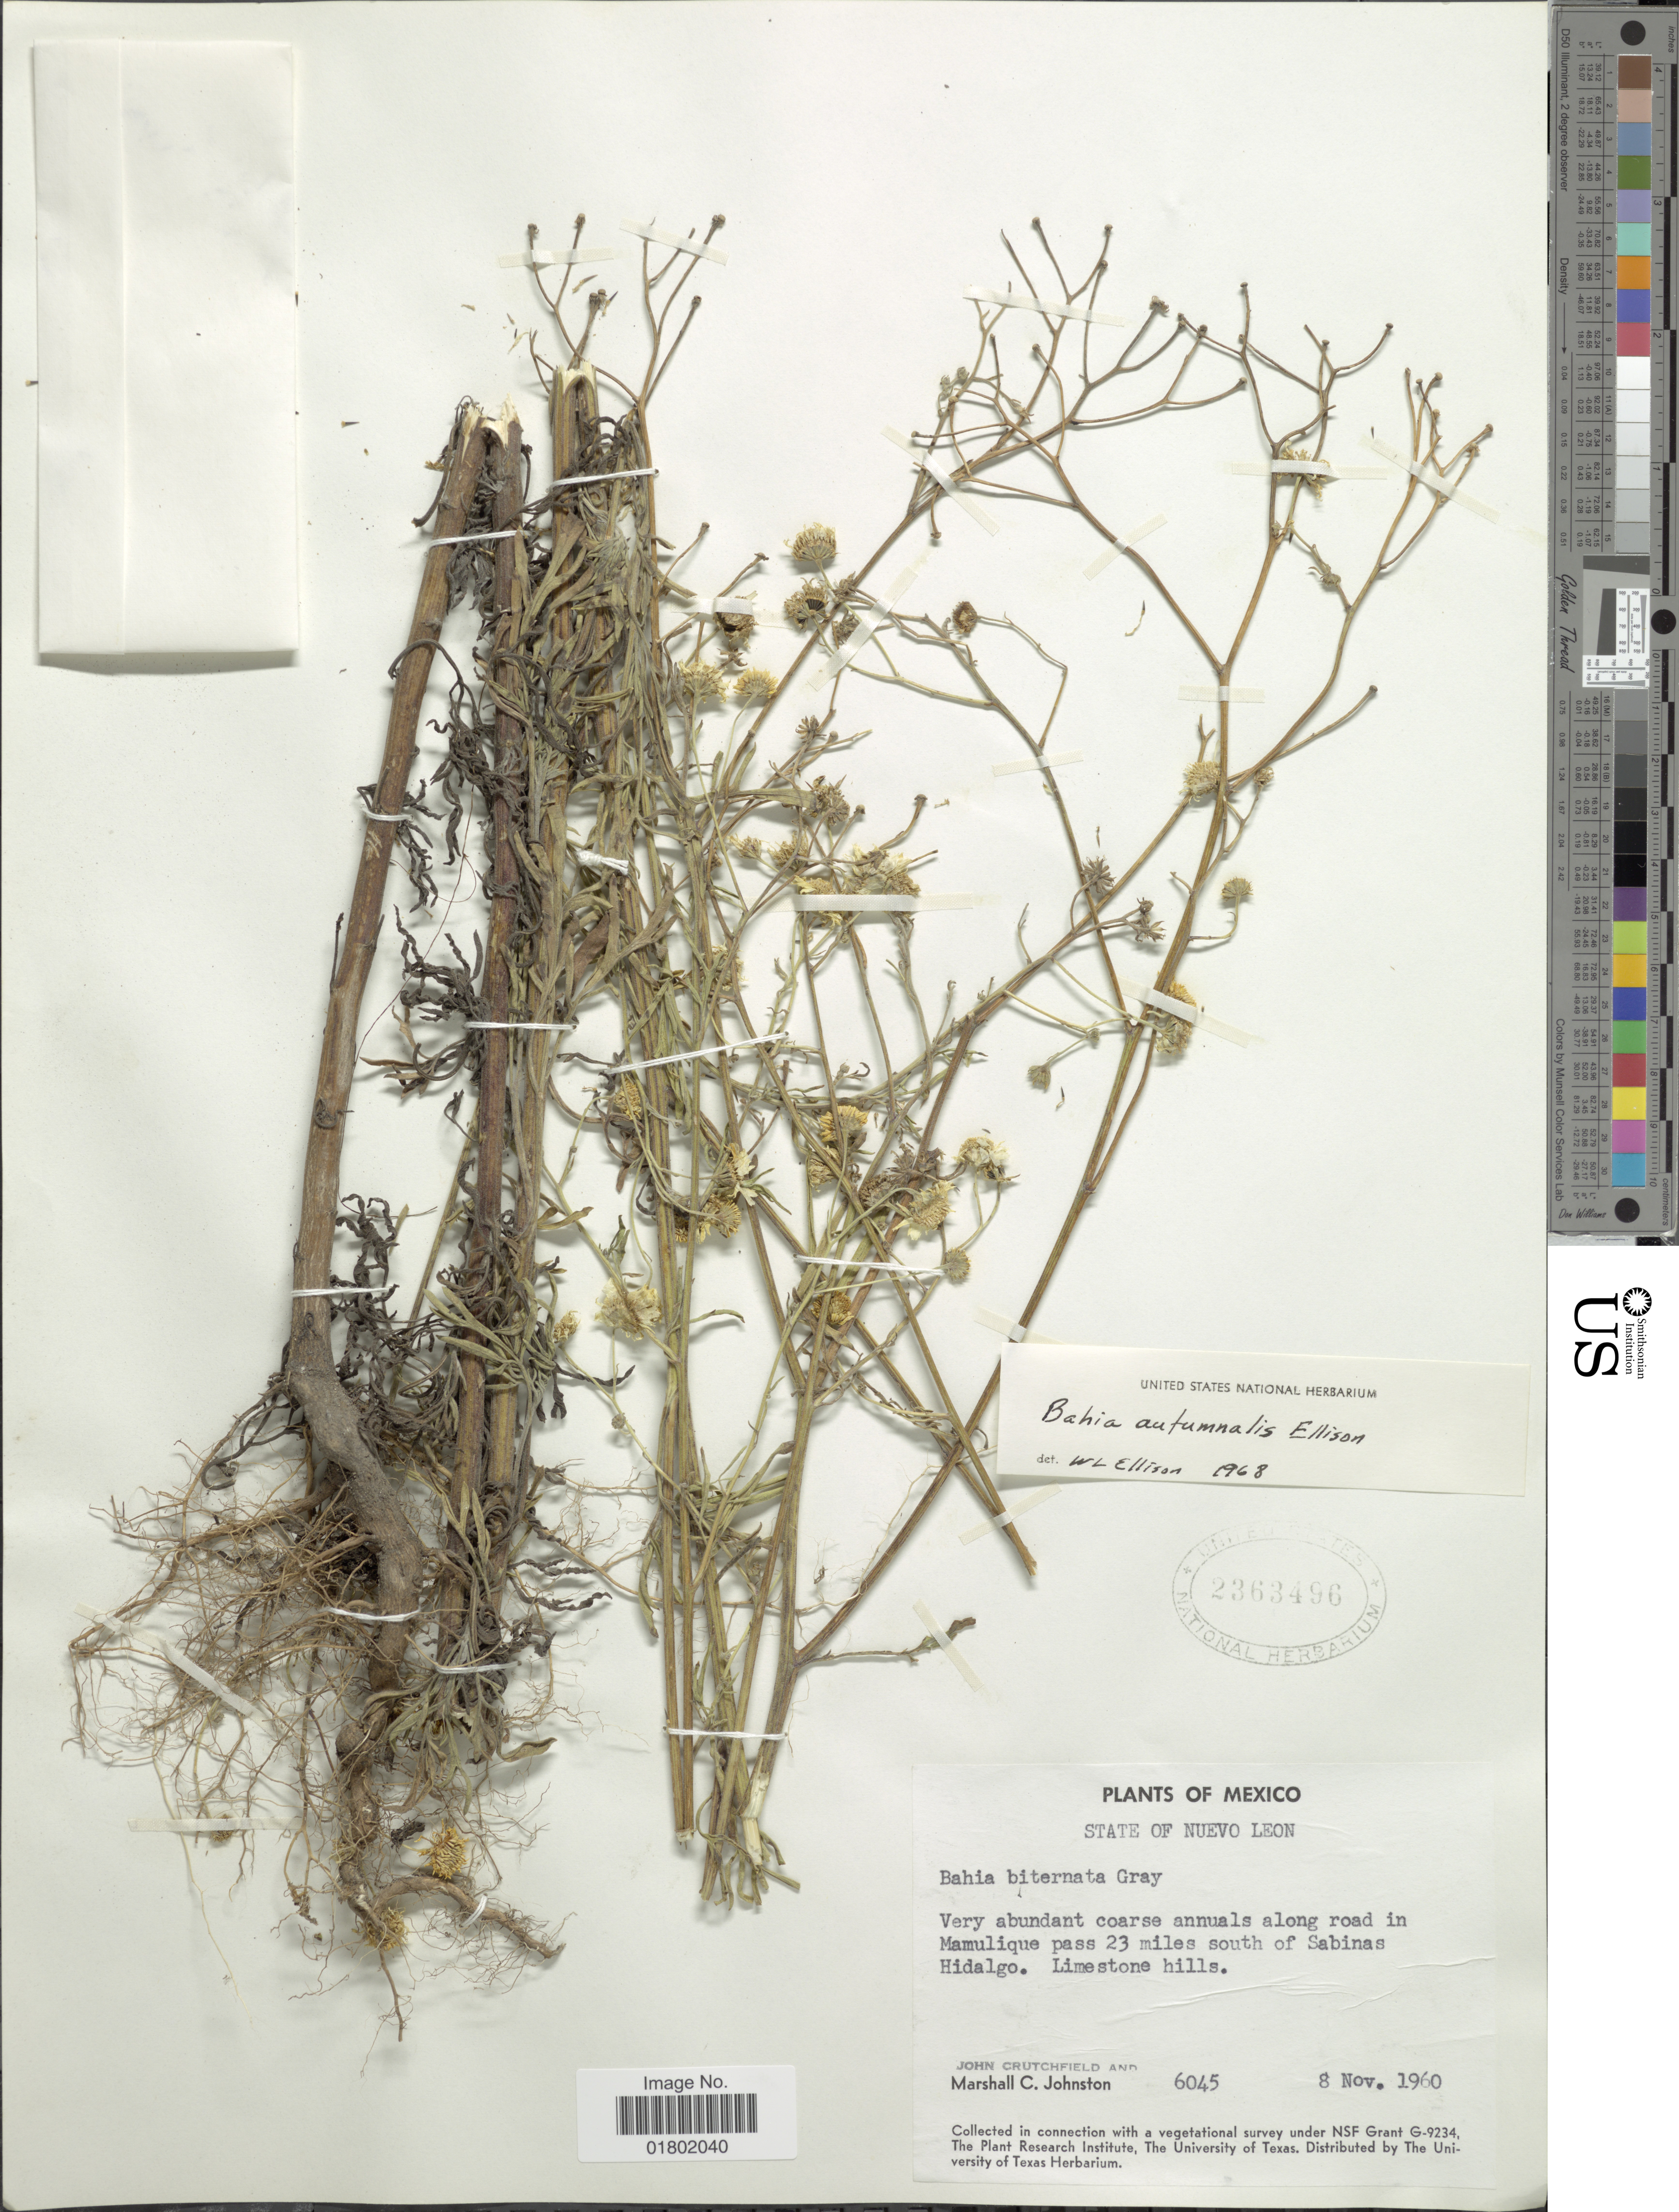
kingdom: Plantae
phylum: Tracheophyta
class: Magnoliopsida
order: Asterales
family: Asteraceae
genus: Bahia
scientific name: Bahia biternata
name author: A. Gray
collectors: M. Johnston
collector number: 6045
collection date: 1960-11-08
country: Mexico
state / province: Nuevo León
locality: Along road in Mamulique pass 23 miles south of Sabinas Hidalgo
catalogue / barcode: US 2363496